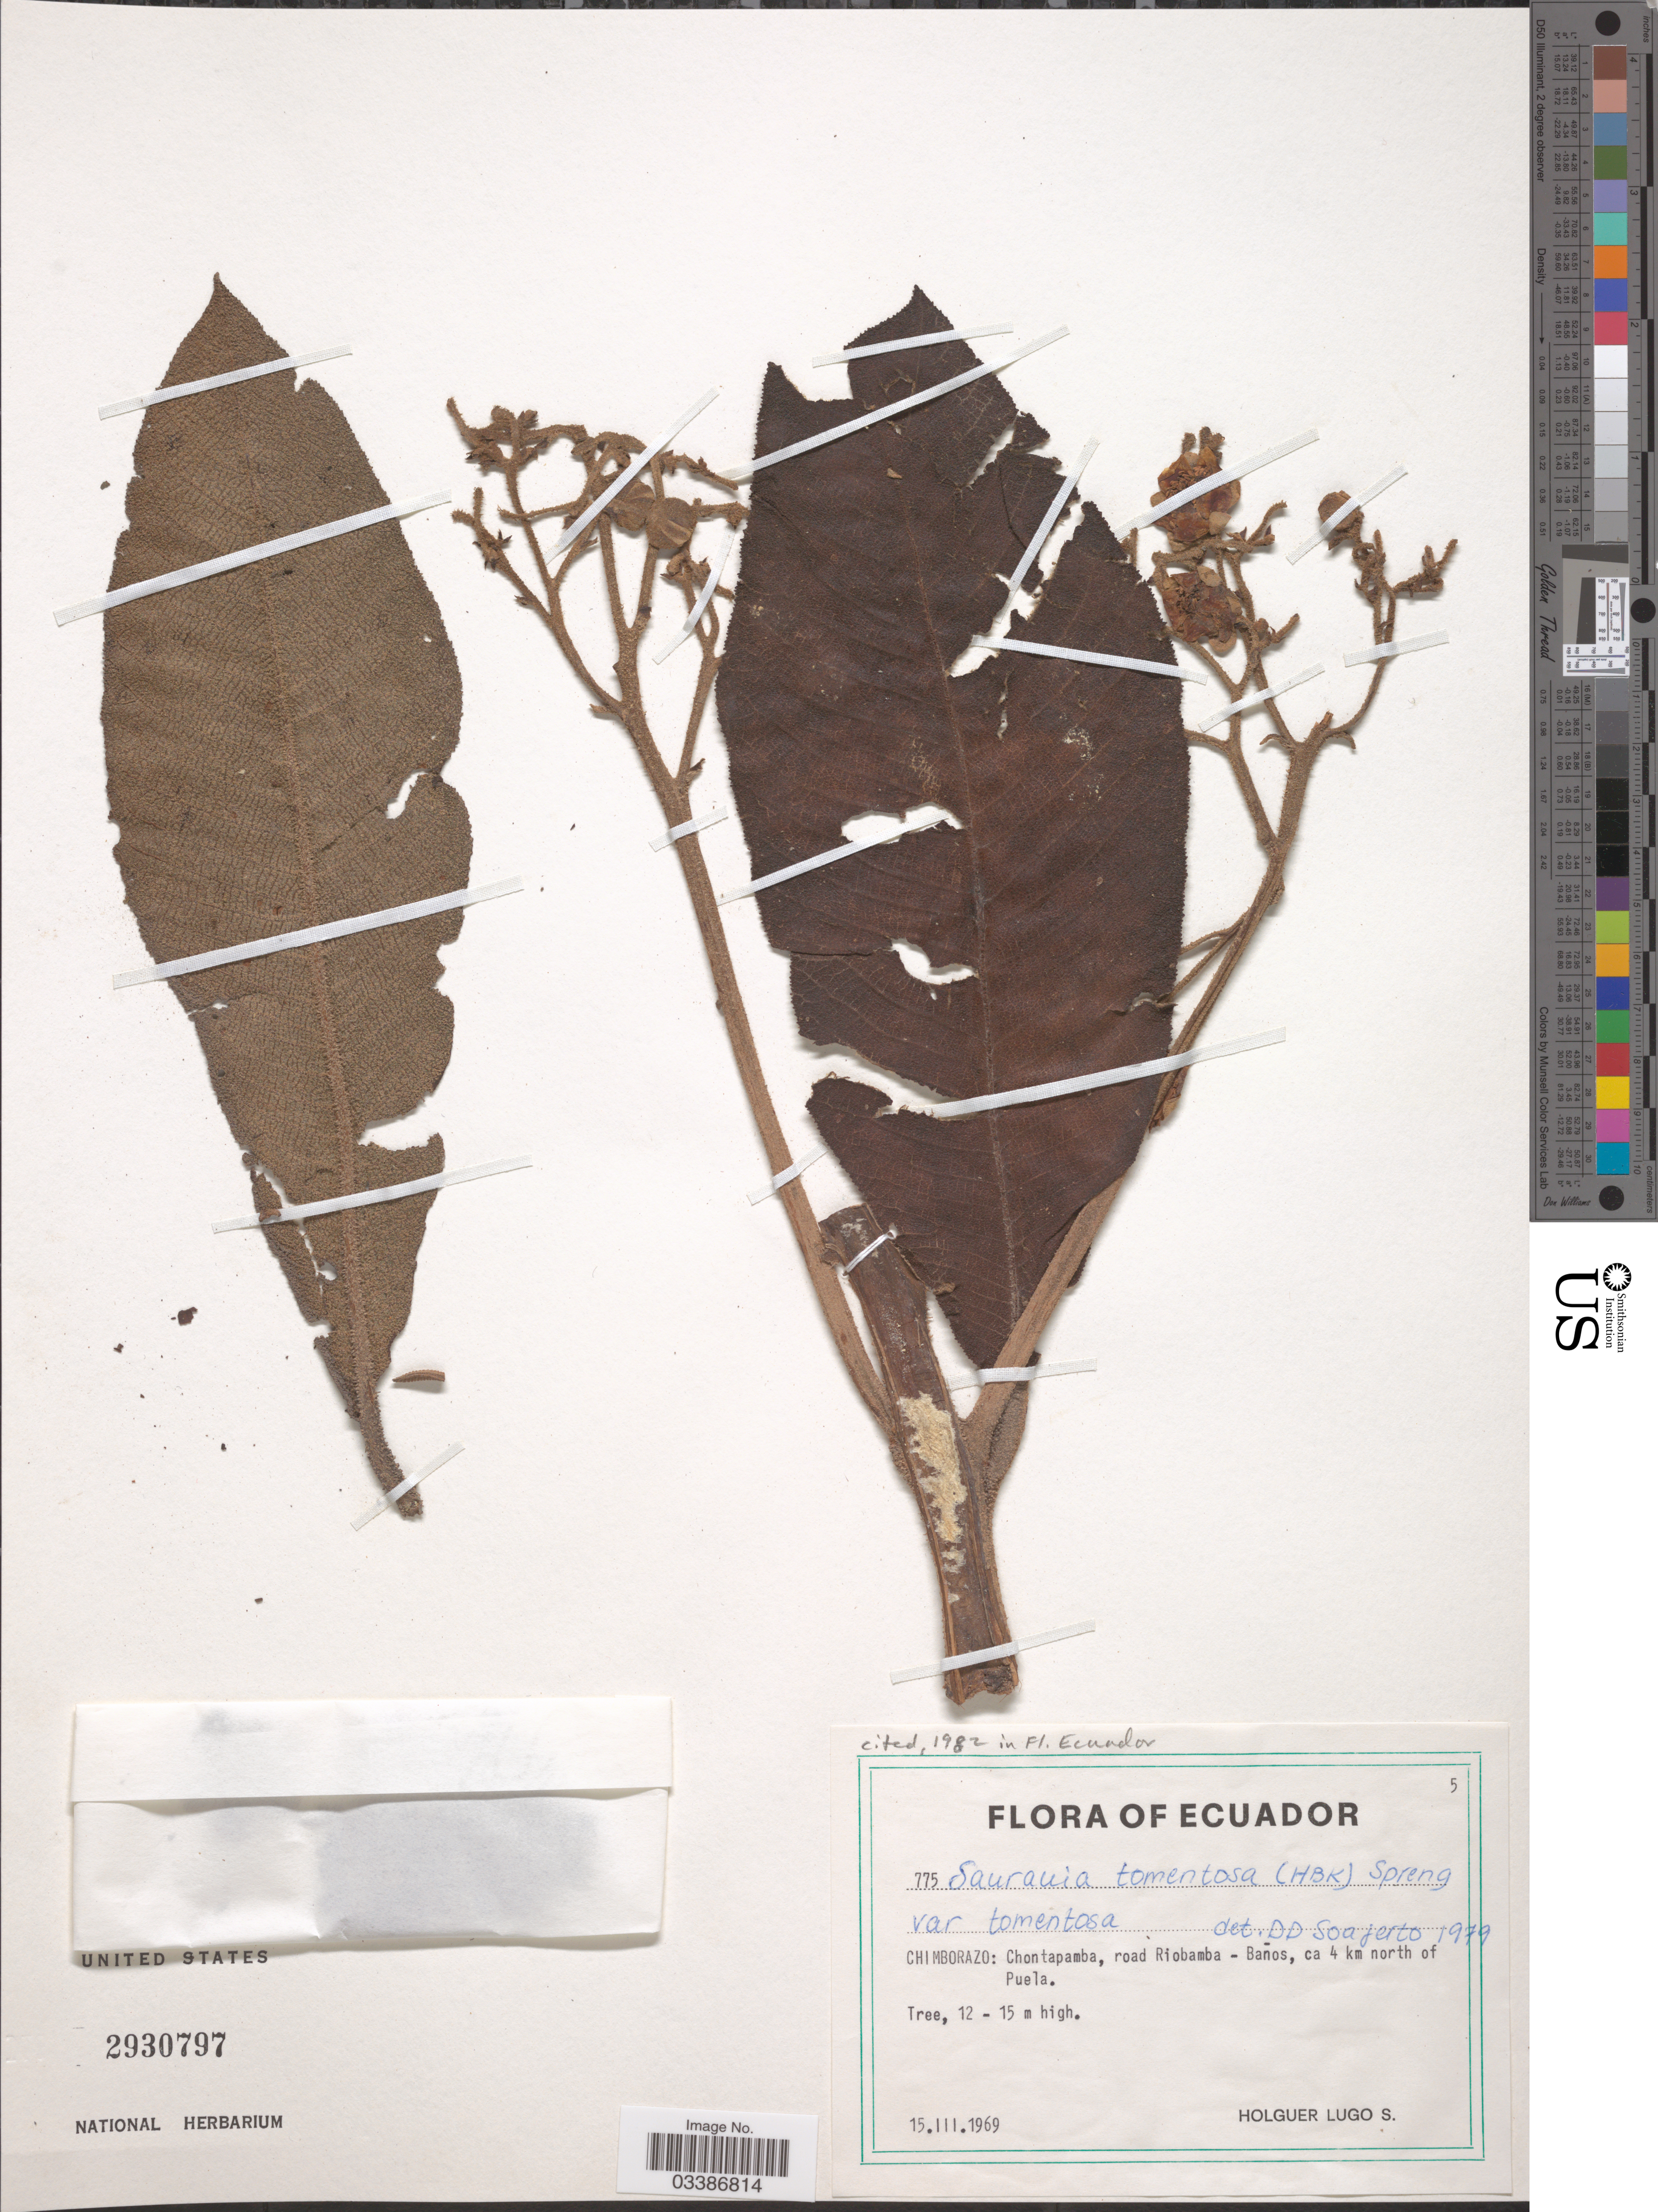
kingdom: Plantae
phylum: Tracheophyta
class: Magnoliopsida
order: Ericales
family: Actinidiaceae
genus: Saurauia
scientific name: Saurauia tomentosa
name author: (Kunth) Spreng.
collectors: H. Lugo S.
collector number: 775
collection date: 1969-03-15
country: Ecuador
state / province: Chimborazo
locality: Chontapamba, road Riobamba - Baños, ca 4 km north of Puela.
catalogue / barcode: US 2930797